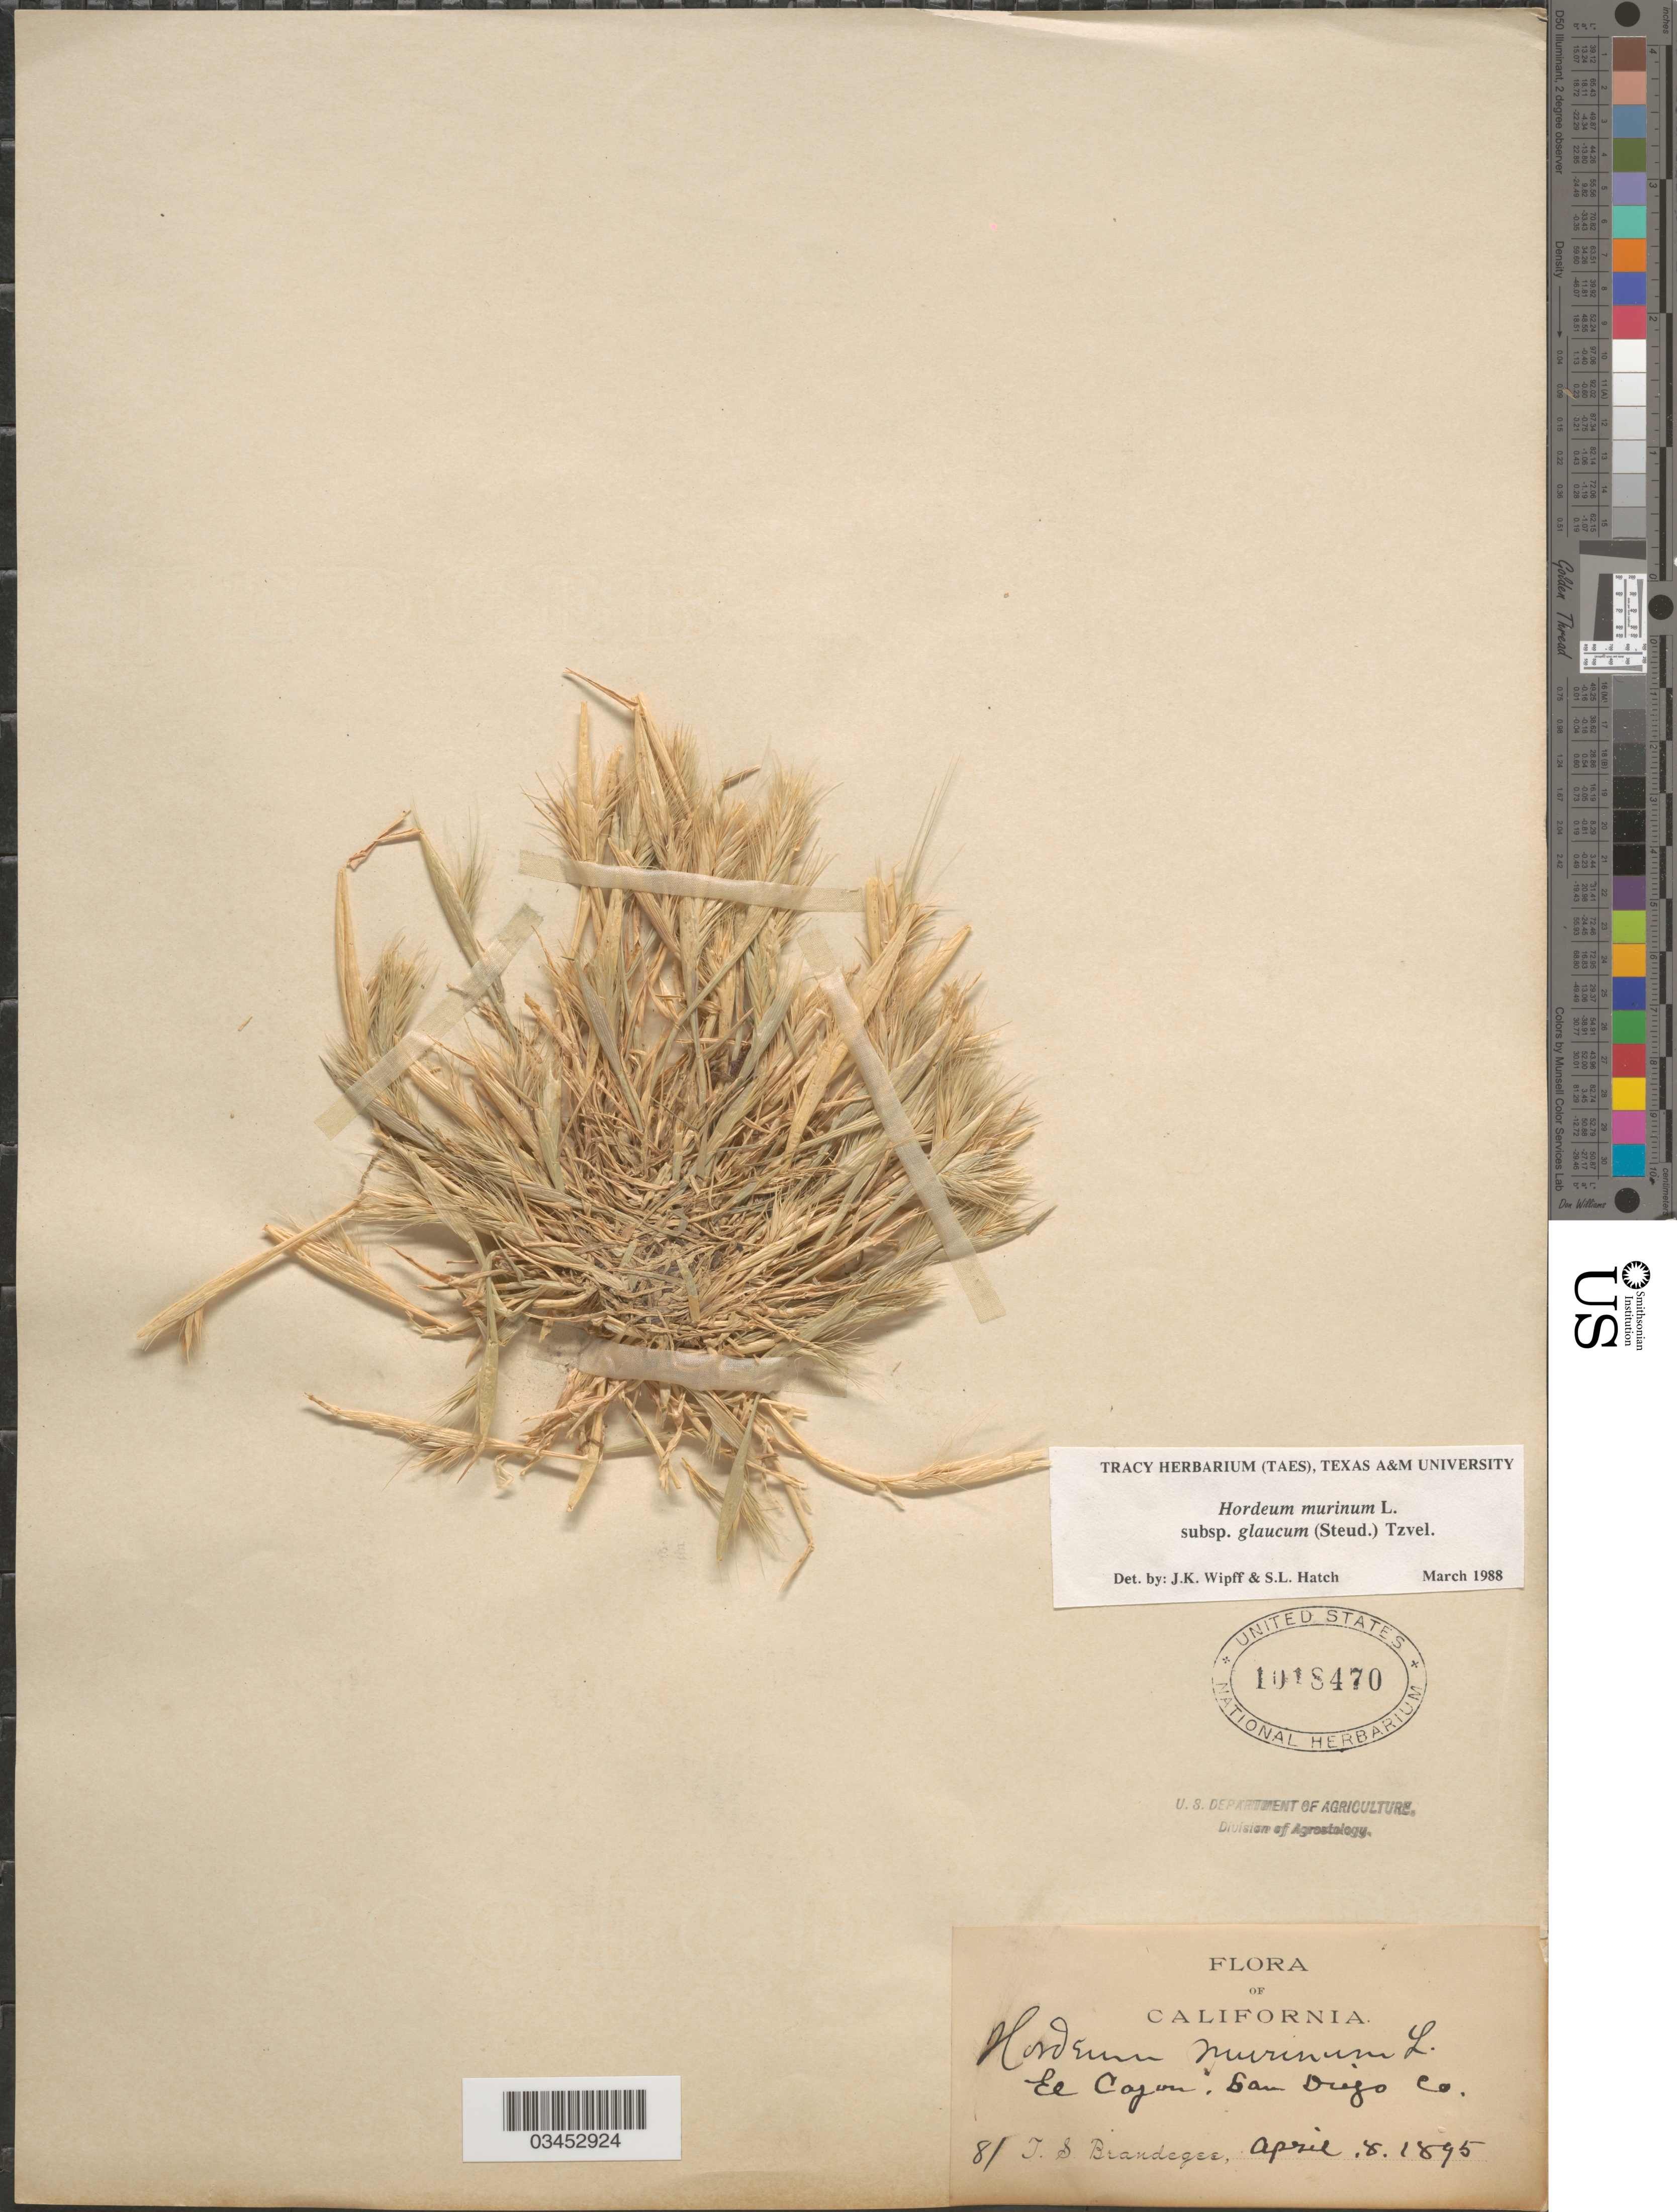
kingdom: Plantae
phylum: Tracheophyta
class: Liliopsida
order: Poales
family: Poaceae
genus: Hordeum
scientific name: Hordeum murinum subsp. glaucum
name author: (Steud.) Tzvelev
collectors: T. S. Brandegee (herbarium)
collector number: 81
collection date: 1895-04-08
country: United States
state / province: California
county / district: San Diego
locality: El Cajon. San Diego Co.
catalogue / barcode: US 1018470